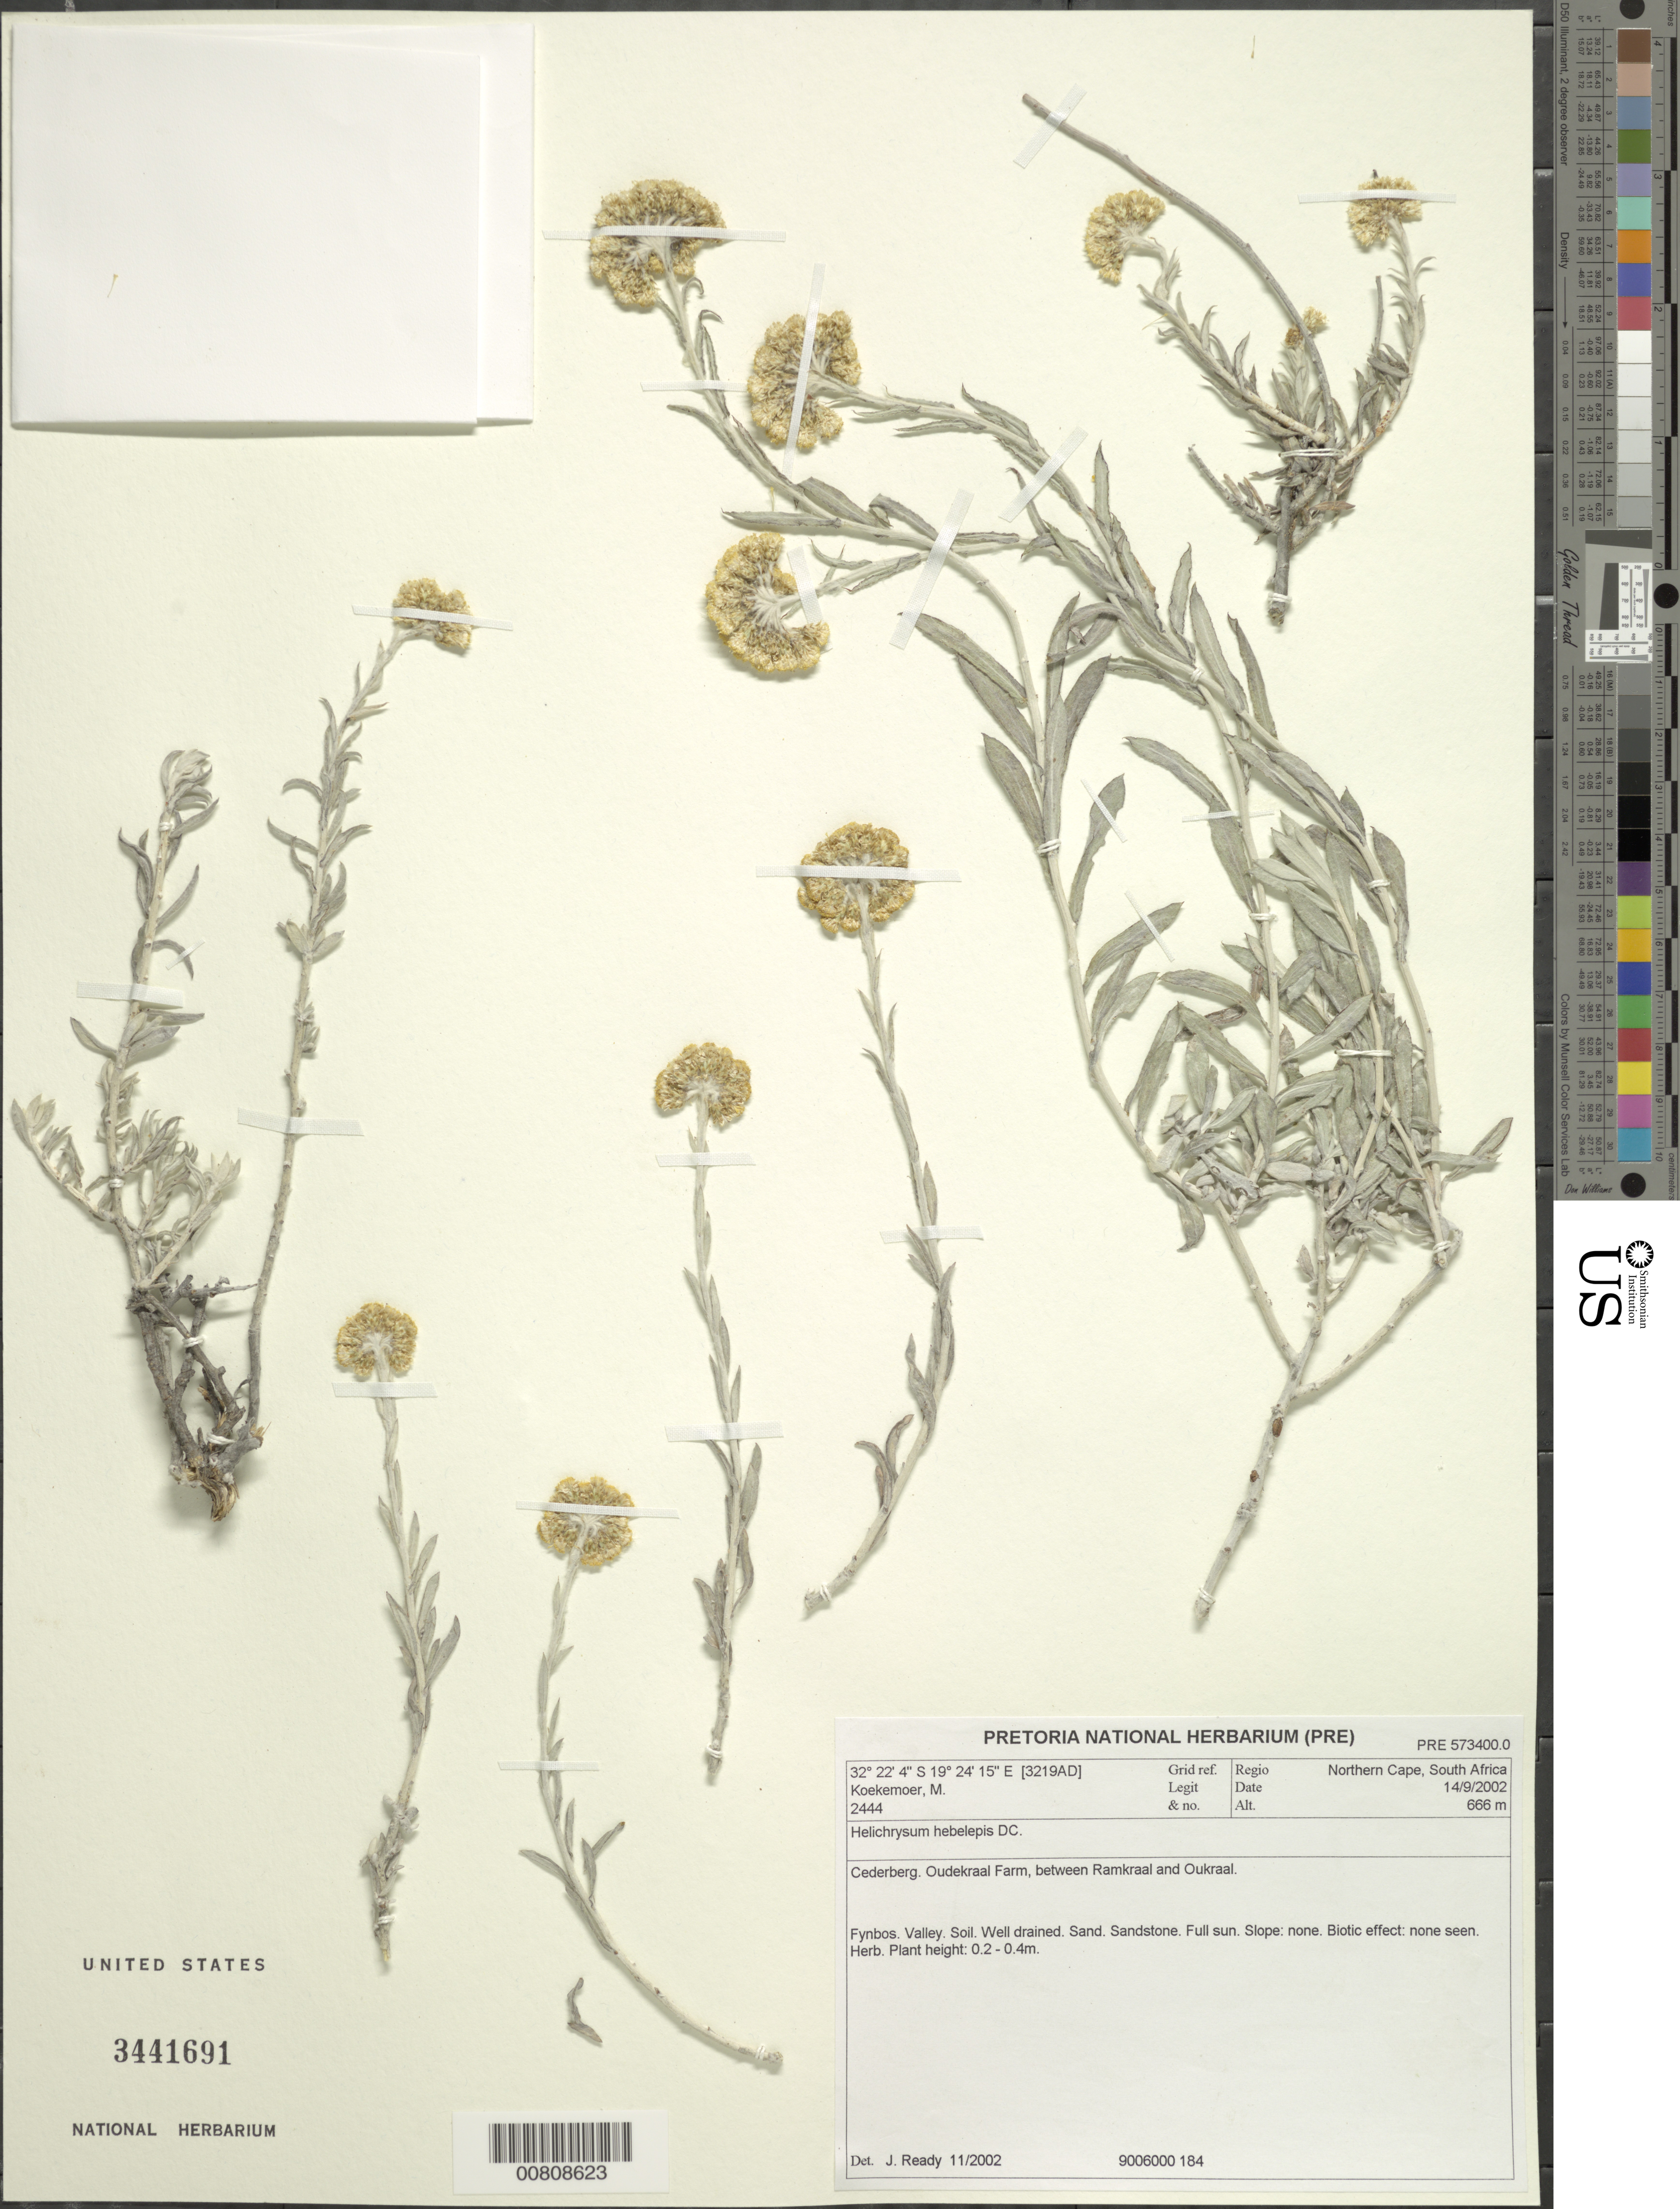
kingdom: Plantae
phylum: Tracheophyta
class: Magnoliopsida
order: Asterales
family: Asteraceae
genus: Helichrysum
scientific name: Helichrysum hebelepsis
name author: DC.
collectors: M. Koekemoer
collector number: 2444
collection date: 2002-09-14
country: South Africa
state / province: Northern Cape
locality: Cederberg, Oudekraal Farm, between Ramkraal and Oukraal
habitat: Fynbos, valley, soil, well-drained, sand, sandstone, full sun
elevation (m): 666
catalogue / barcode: US 3441691